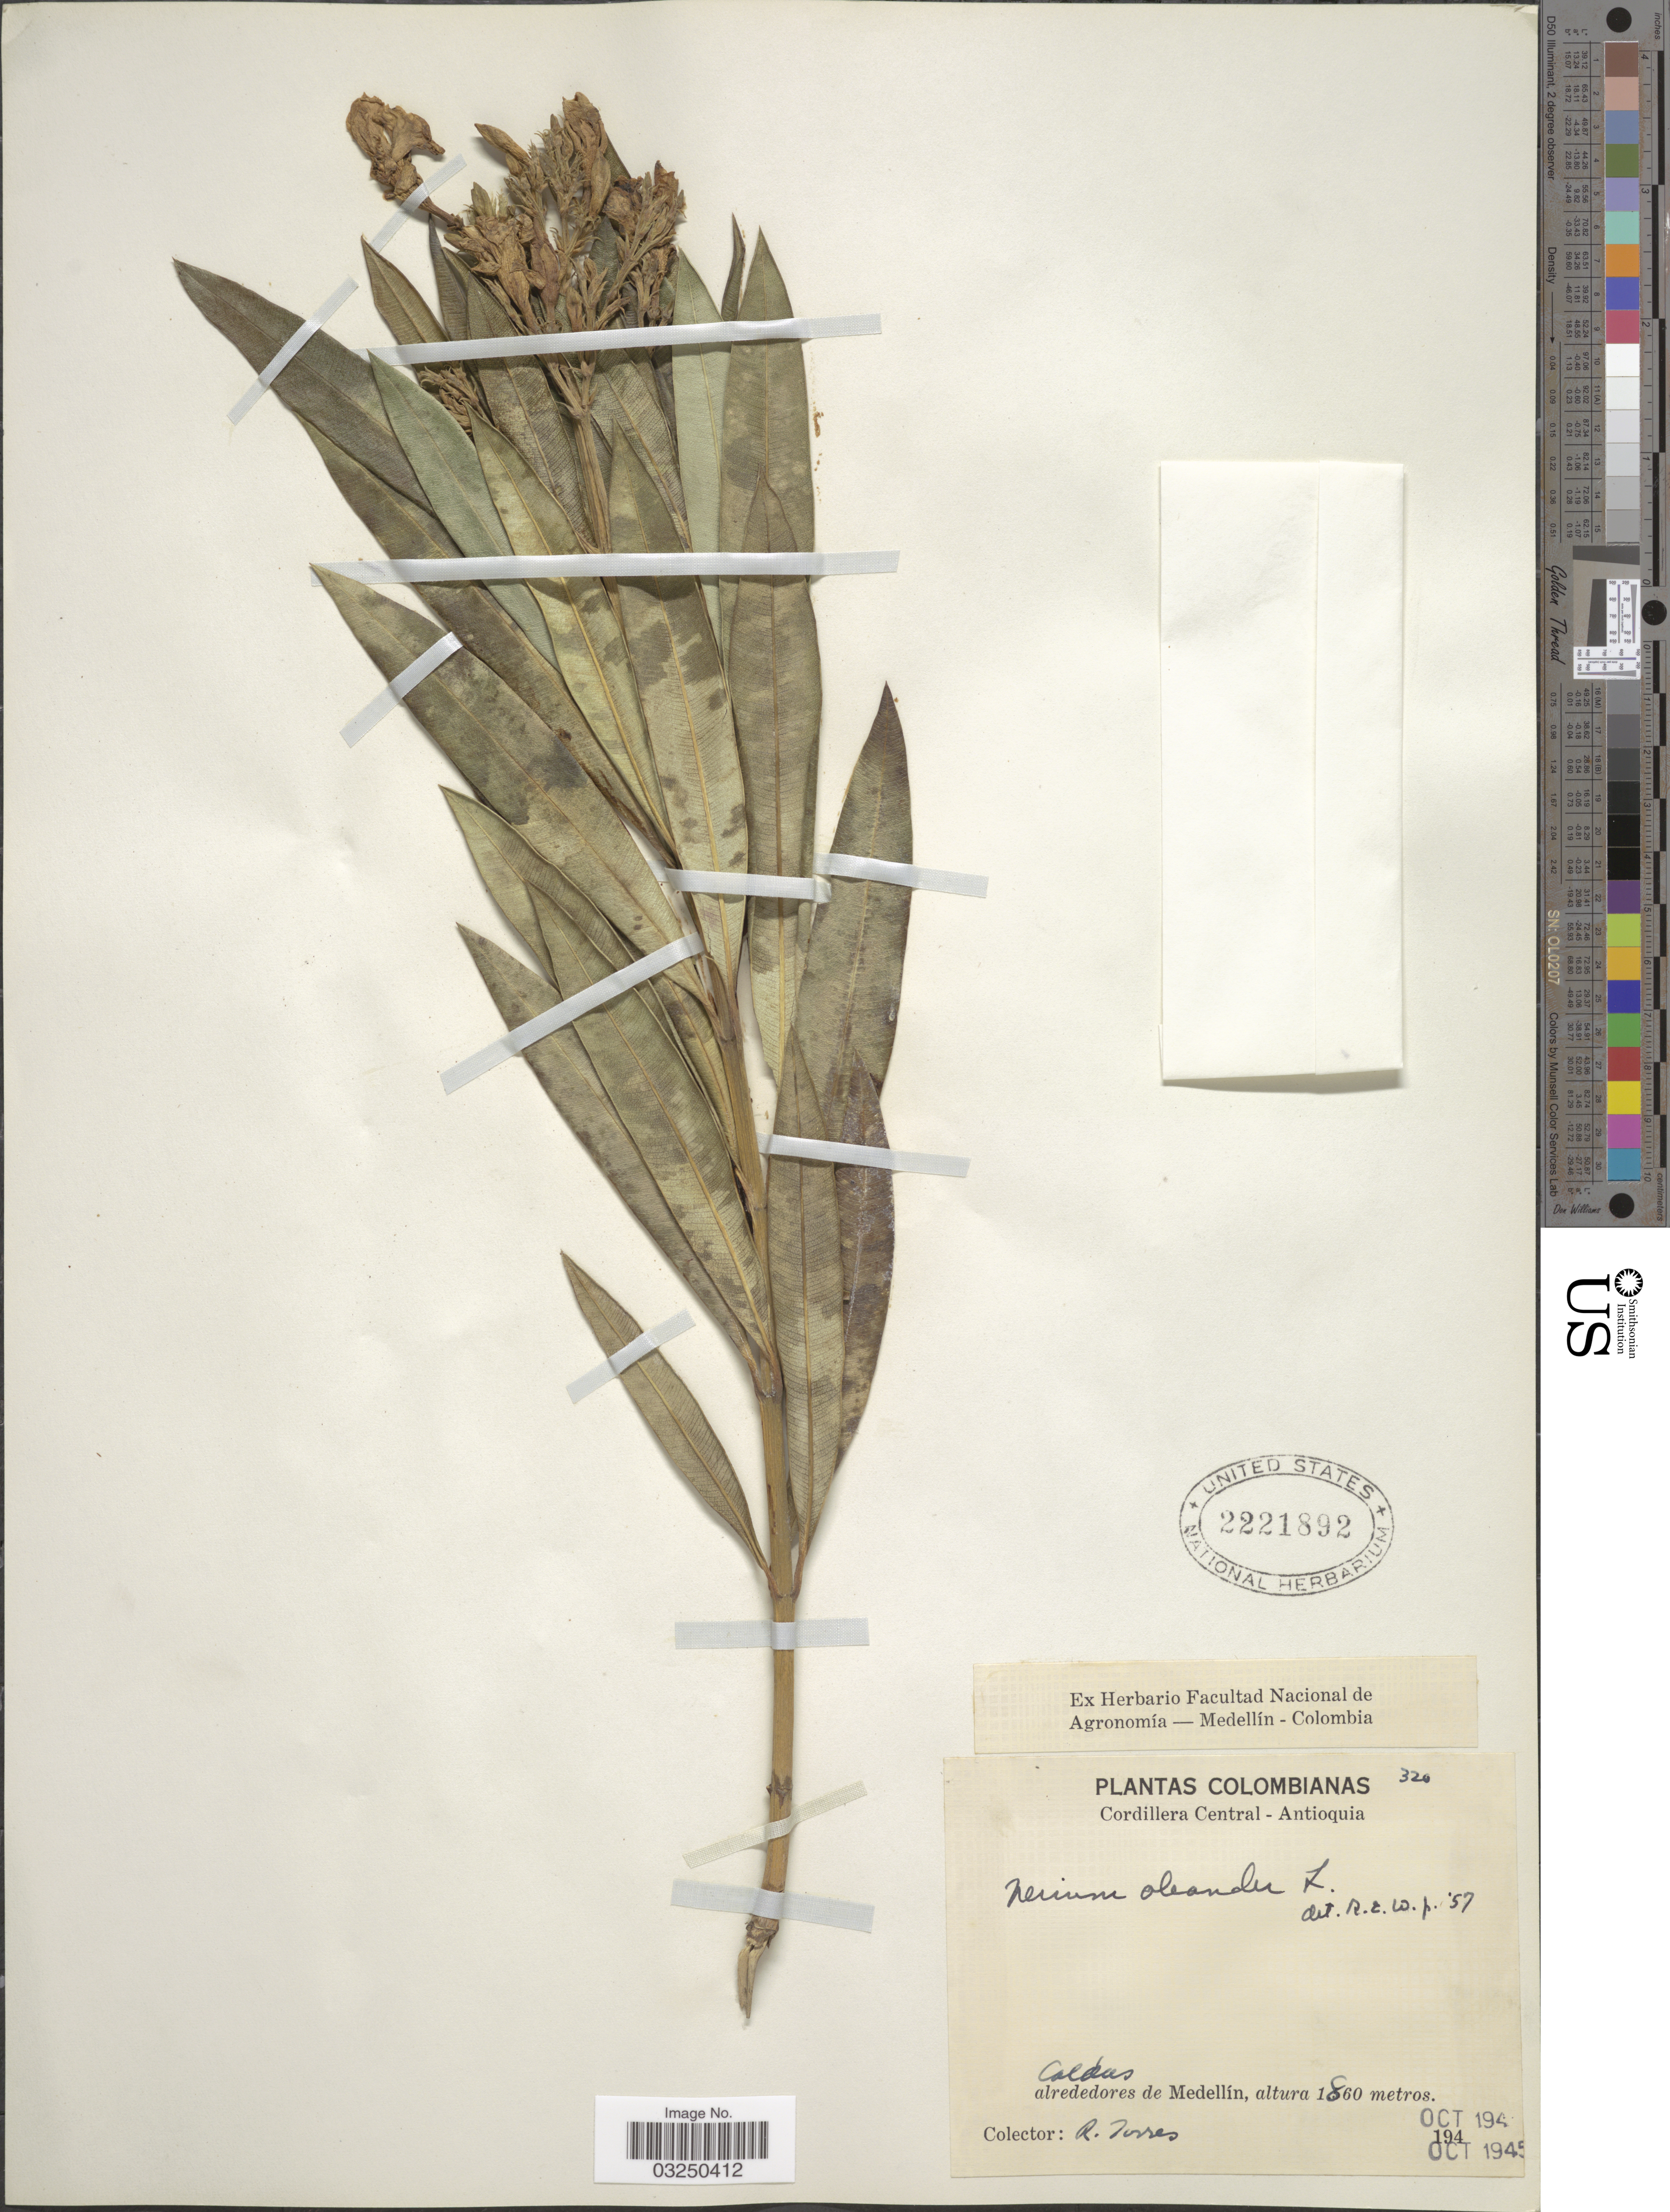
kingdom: Plantae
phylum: Tracheophyta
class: Magnoliopsida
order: Gentianales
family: Apocynaceae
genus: Nerium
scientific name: Nerium oleander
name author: L.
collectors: R. Torres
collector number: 320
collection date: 1945-10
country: Colombia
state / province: Caldas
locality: Cordillera Central. Caldas alrededores de Medellín.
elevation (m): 1860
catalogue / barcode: US 2221892